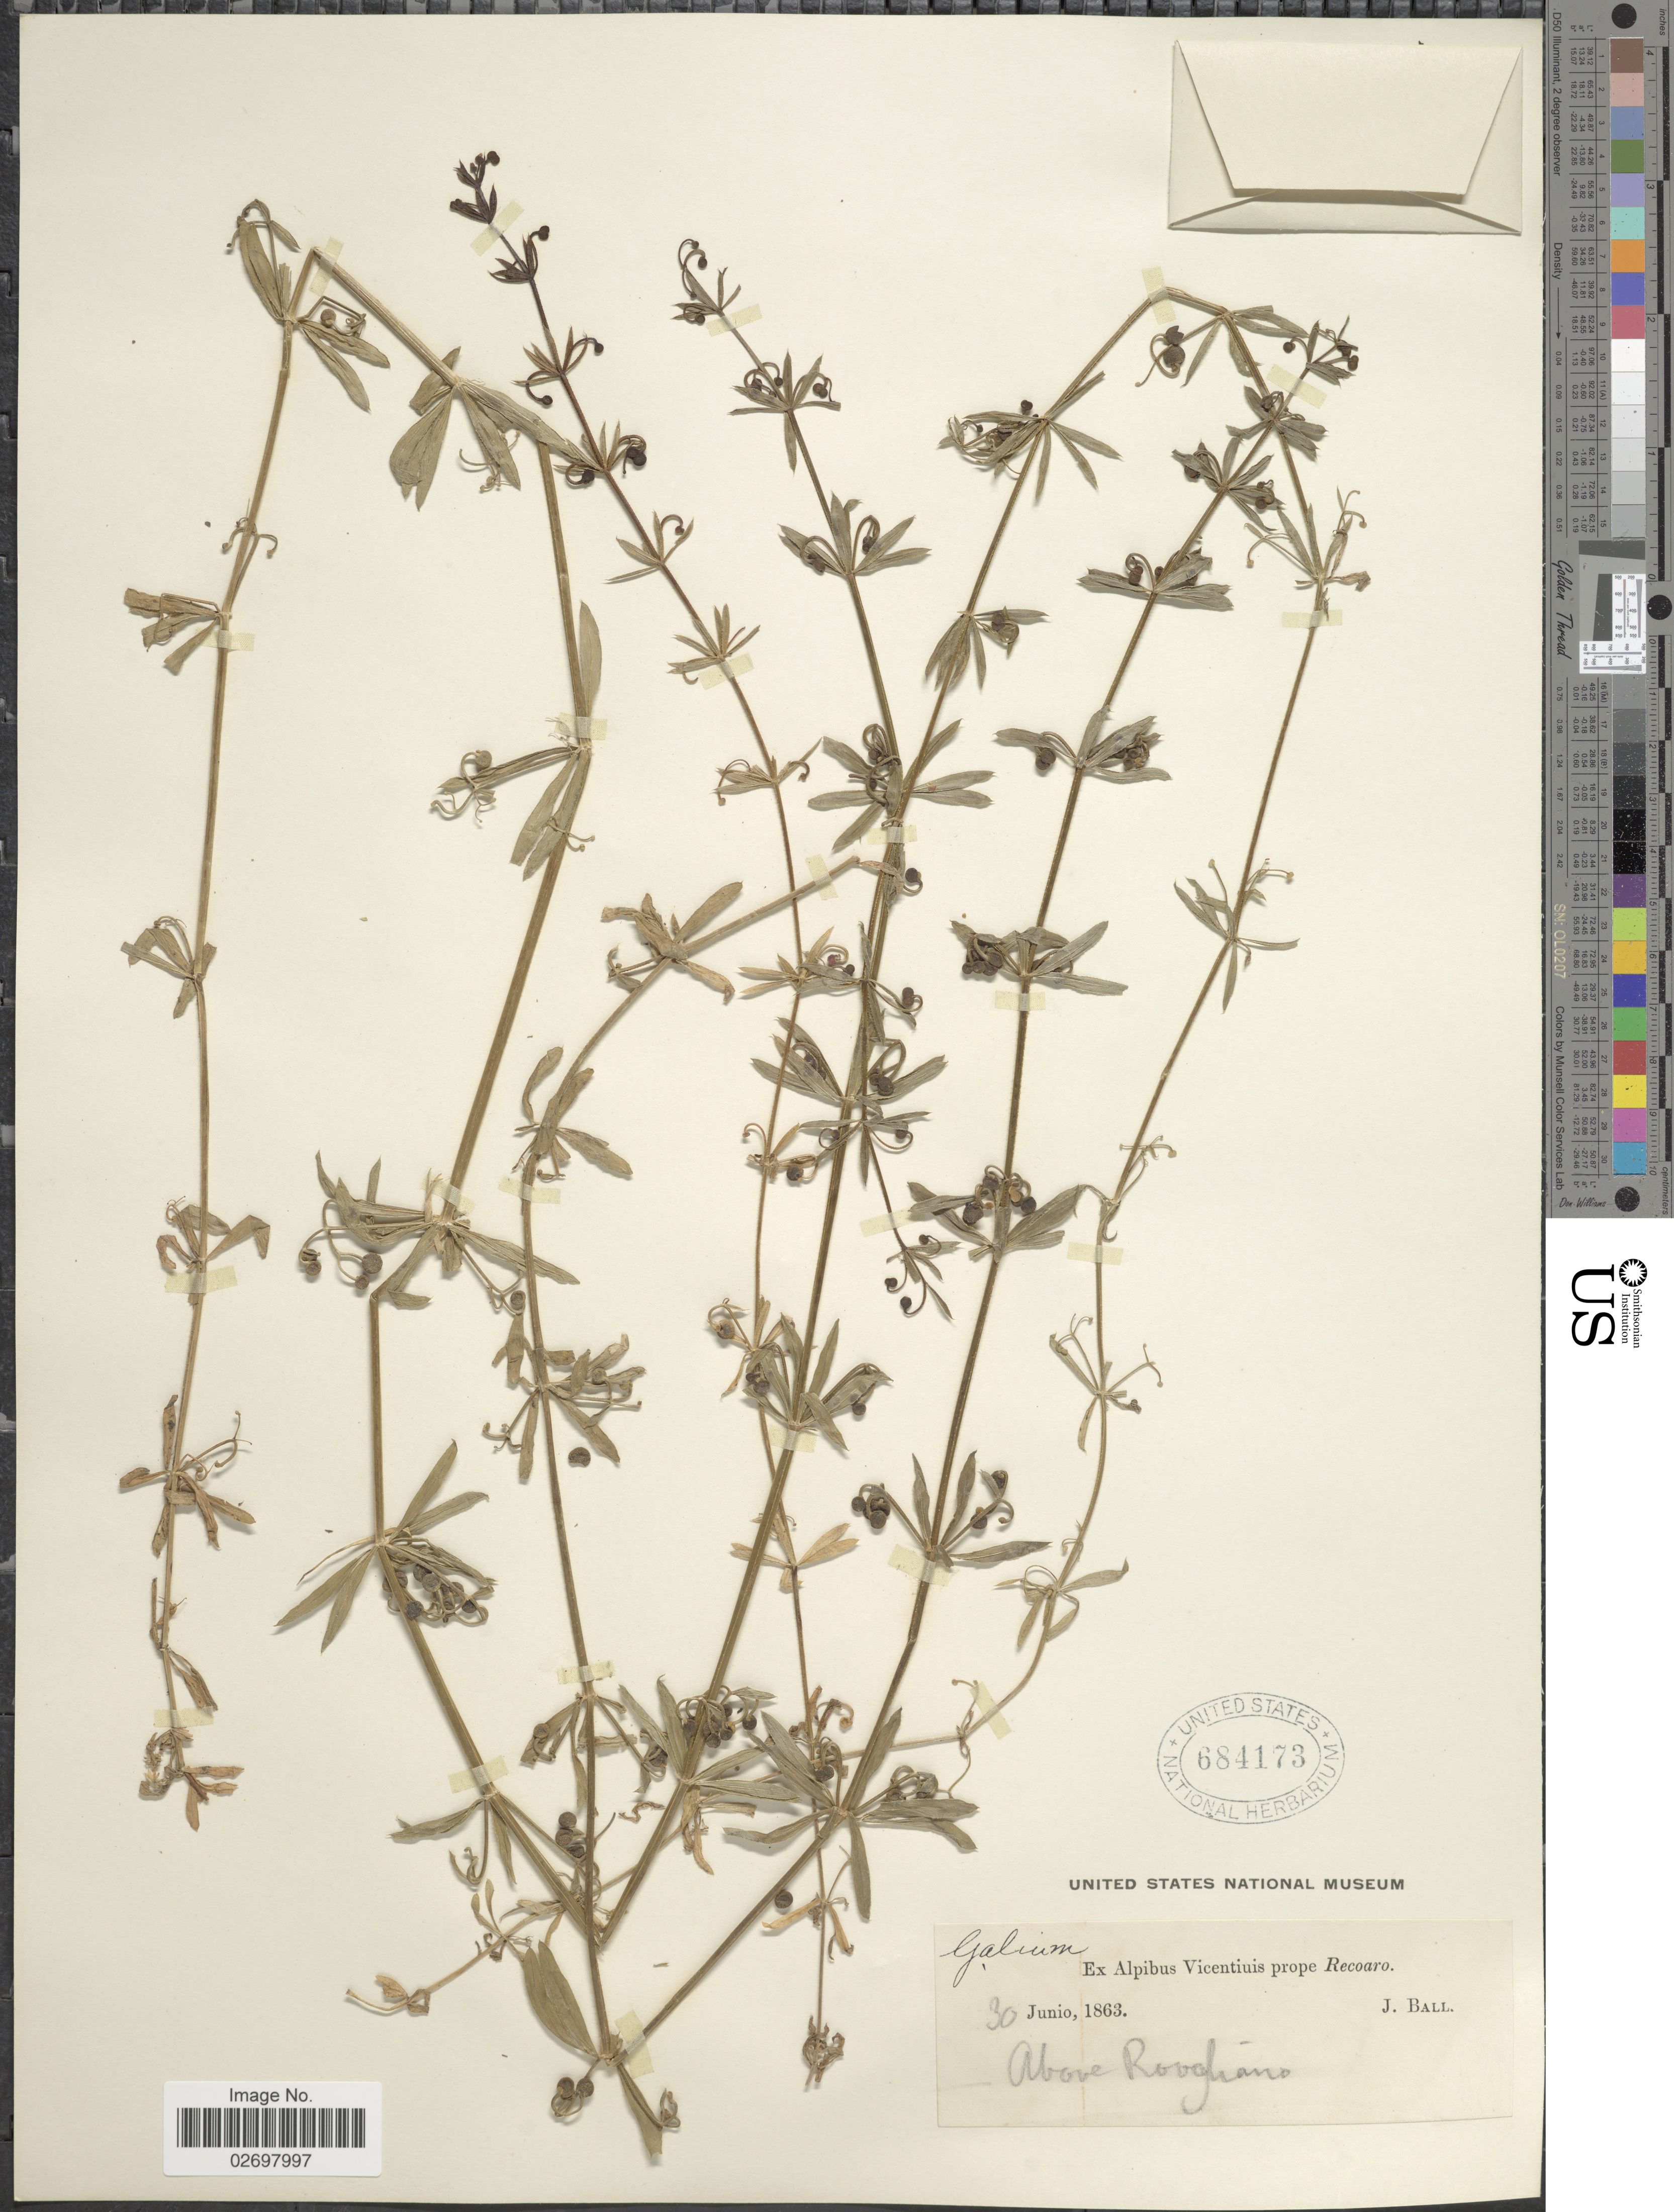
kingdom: Plantae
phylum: Tracheophyta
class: Magnoliopsida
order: Gentianales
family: Rubiaceae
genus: Galium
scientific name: Galium sp.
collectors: J. Ball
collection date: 1863-06-30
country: Italy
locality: Ex Alpibus Vicentiuis prope Recoaro, above Rooghano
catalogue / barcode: US 684173